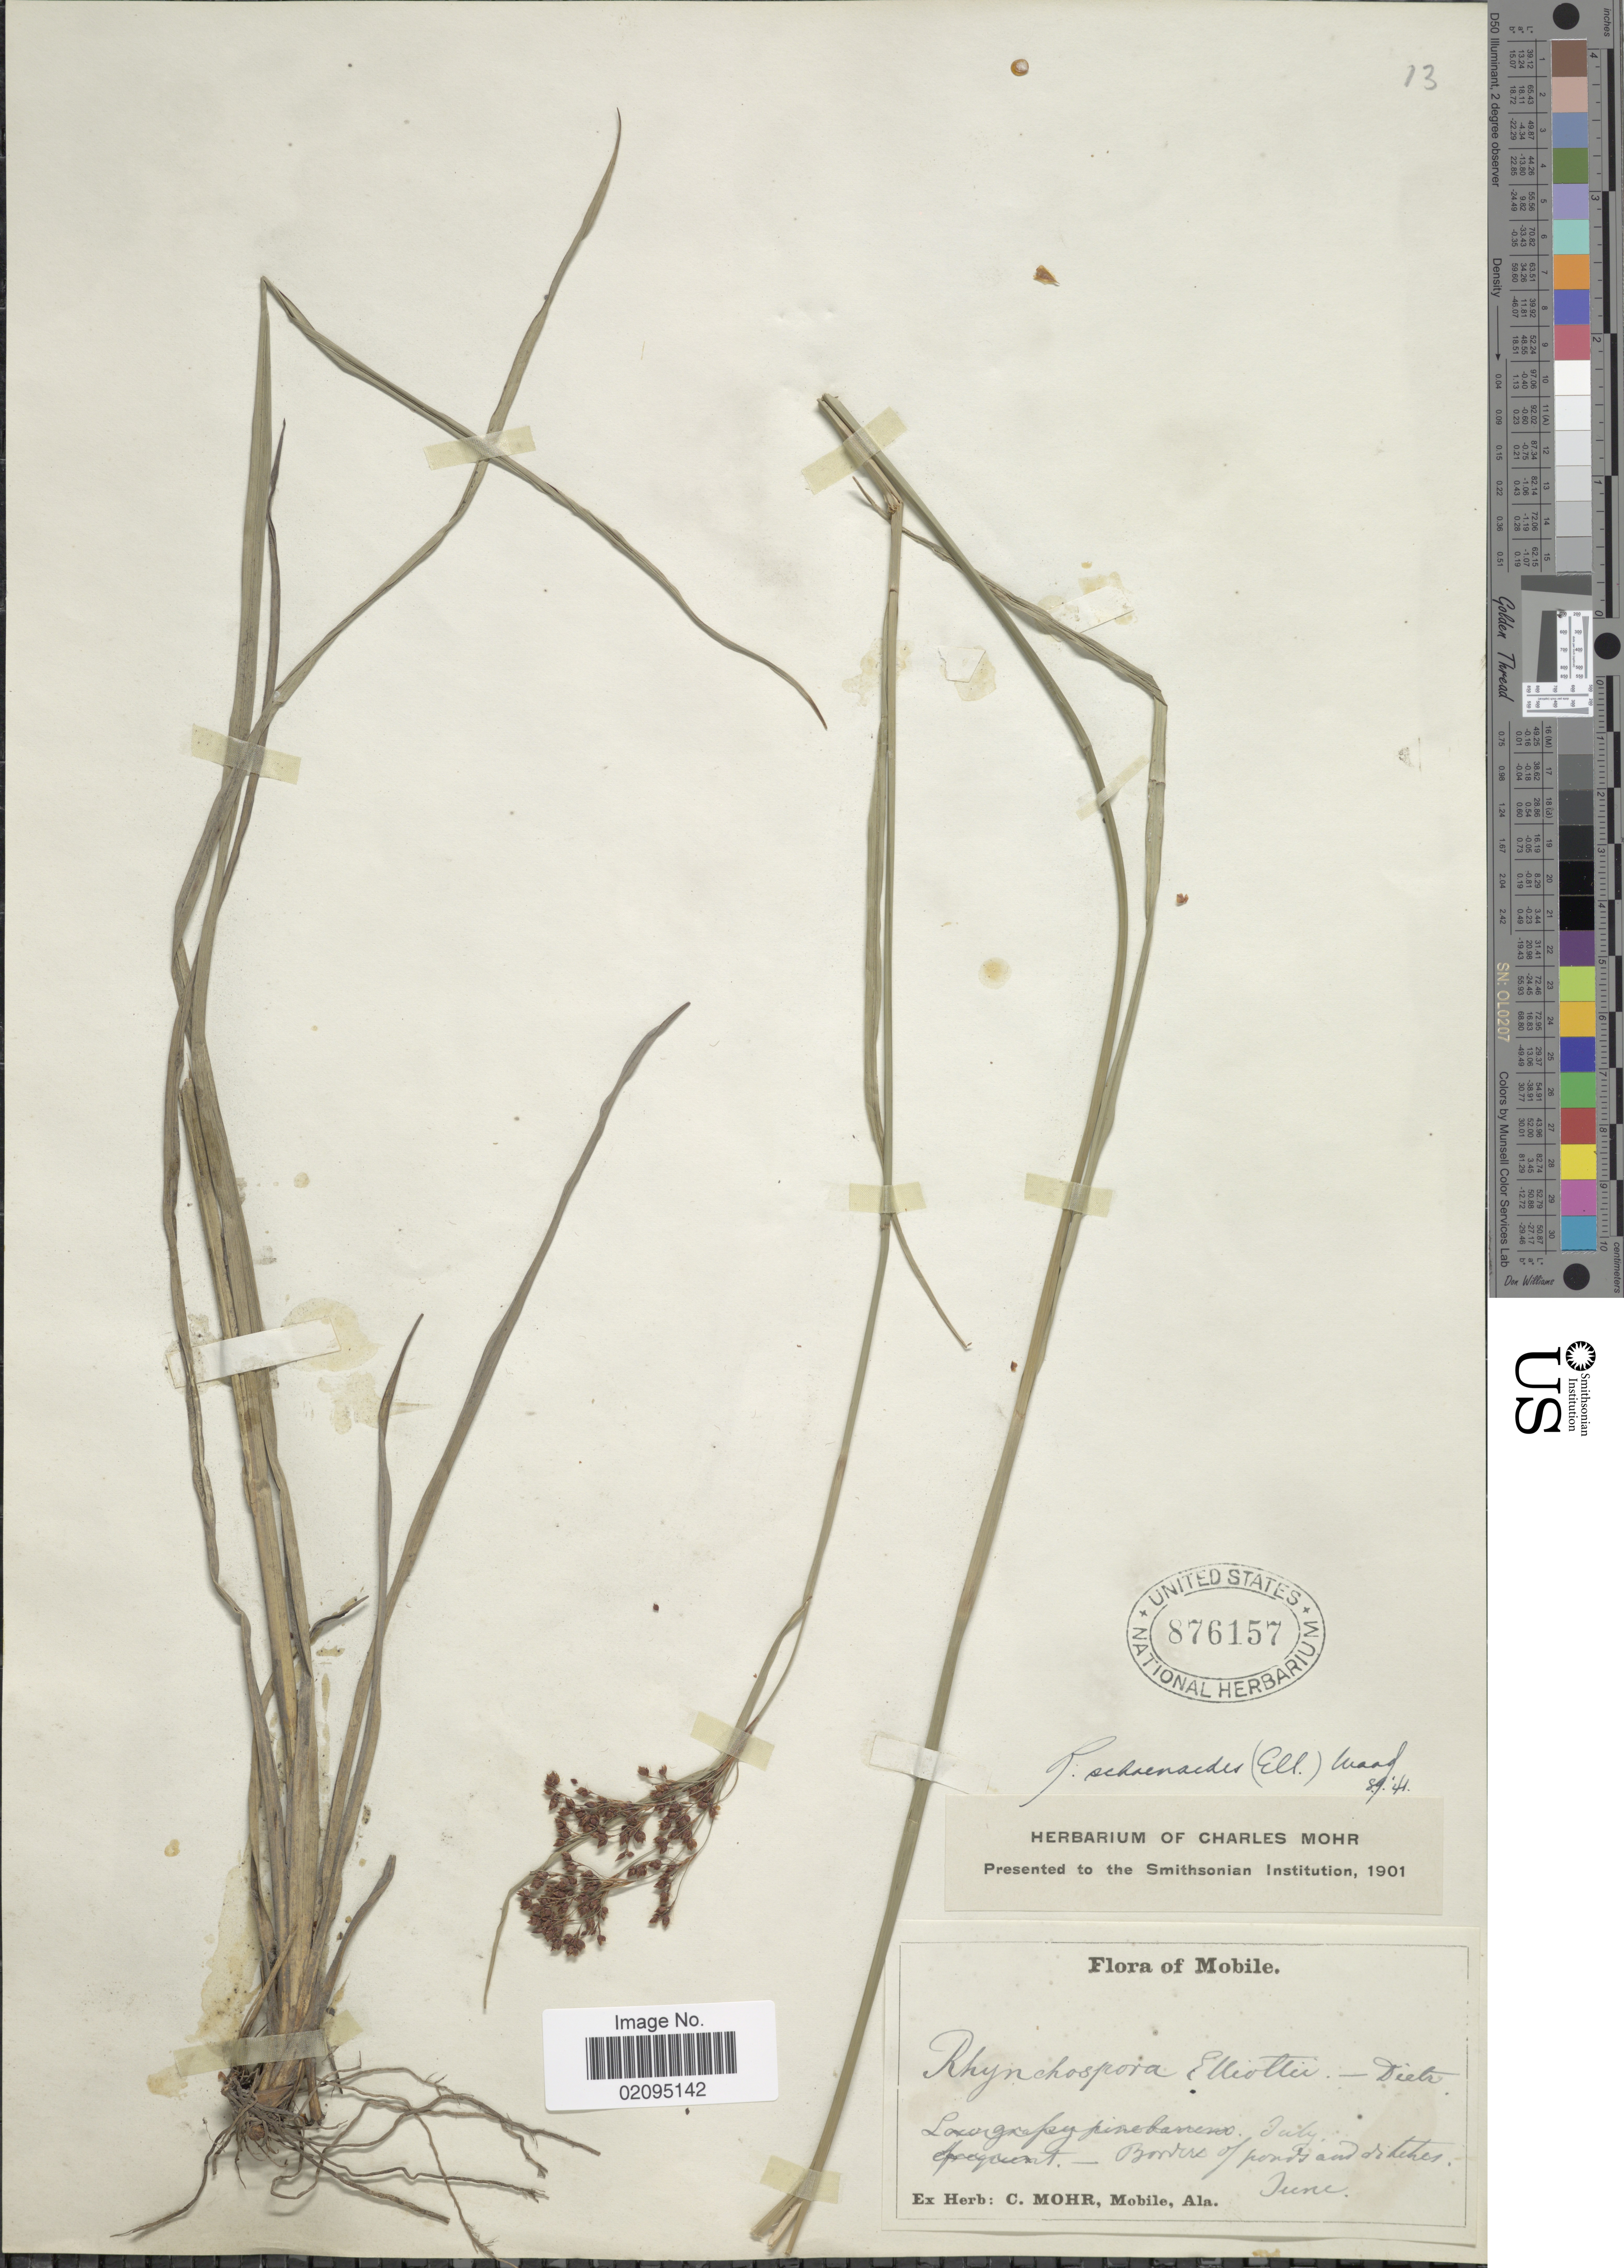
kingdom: Plantae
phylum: Tracheophyta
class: Liliopsida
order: Poales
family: Cyperaceae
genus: Rhynchospora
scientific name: Rhynchospora elliottii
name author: A. Dietr.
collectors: ex herb. C. Mohr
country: United States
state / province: Alabama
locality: Mobile, Borders of ponds and ditches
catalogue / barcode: US 876157